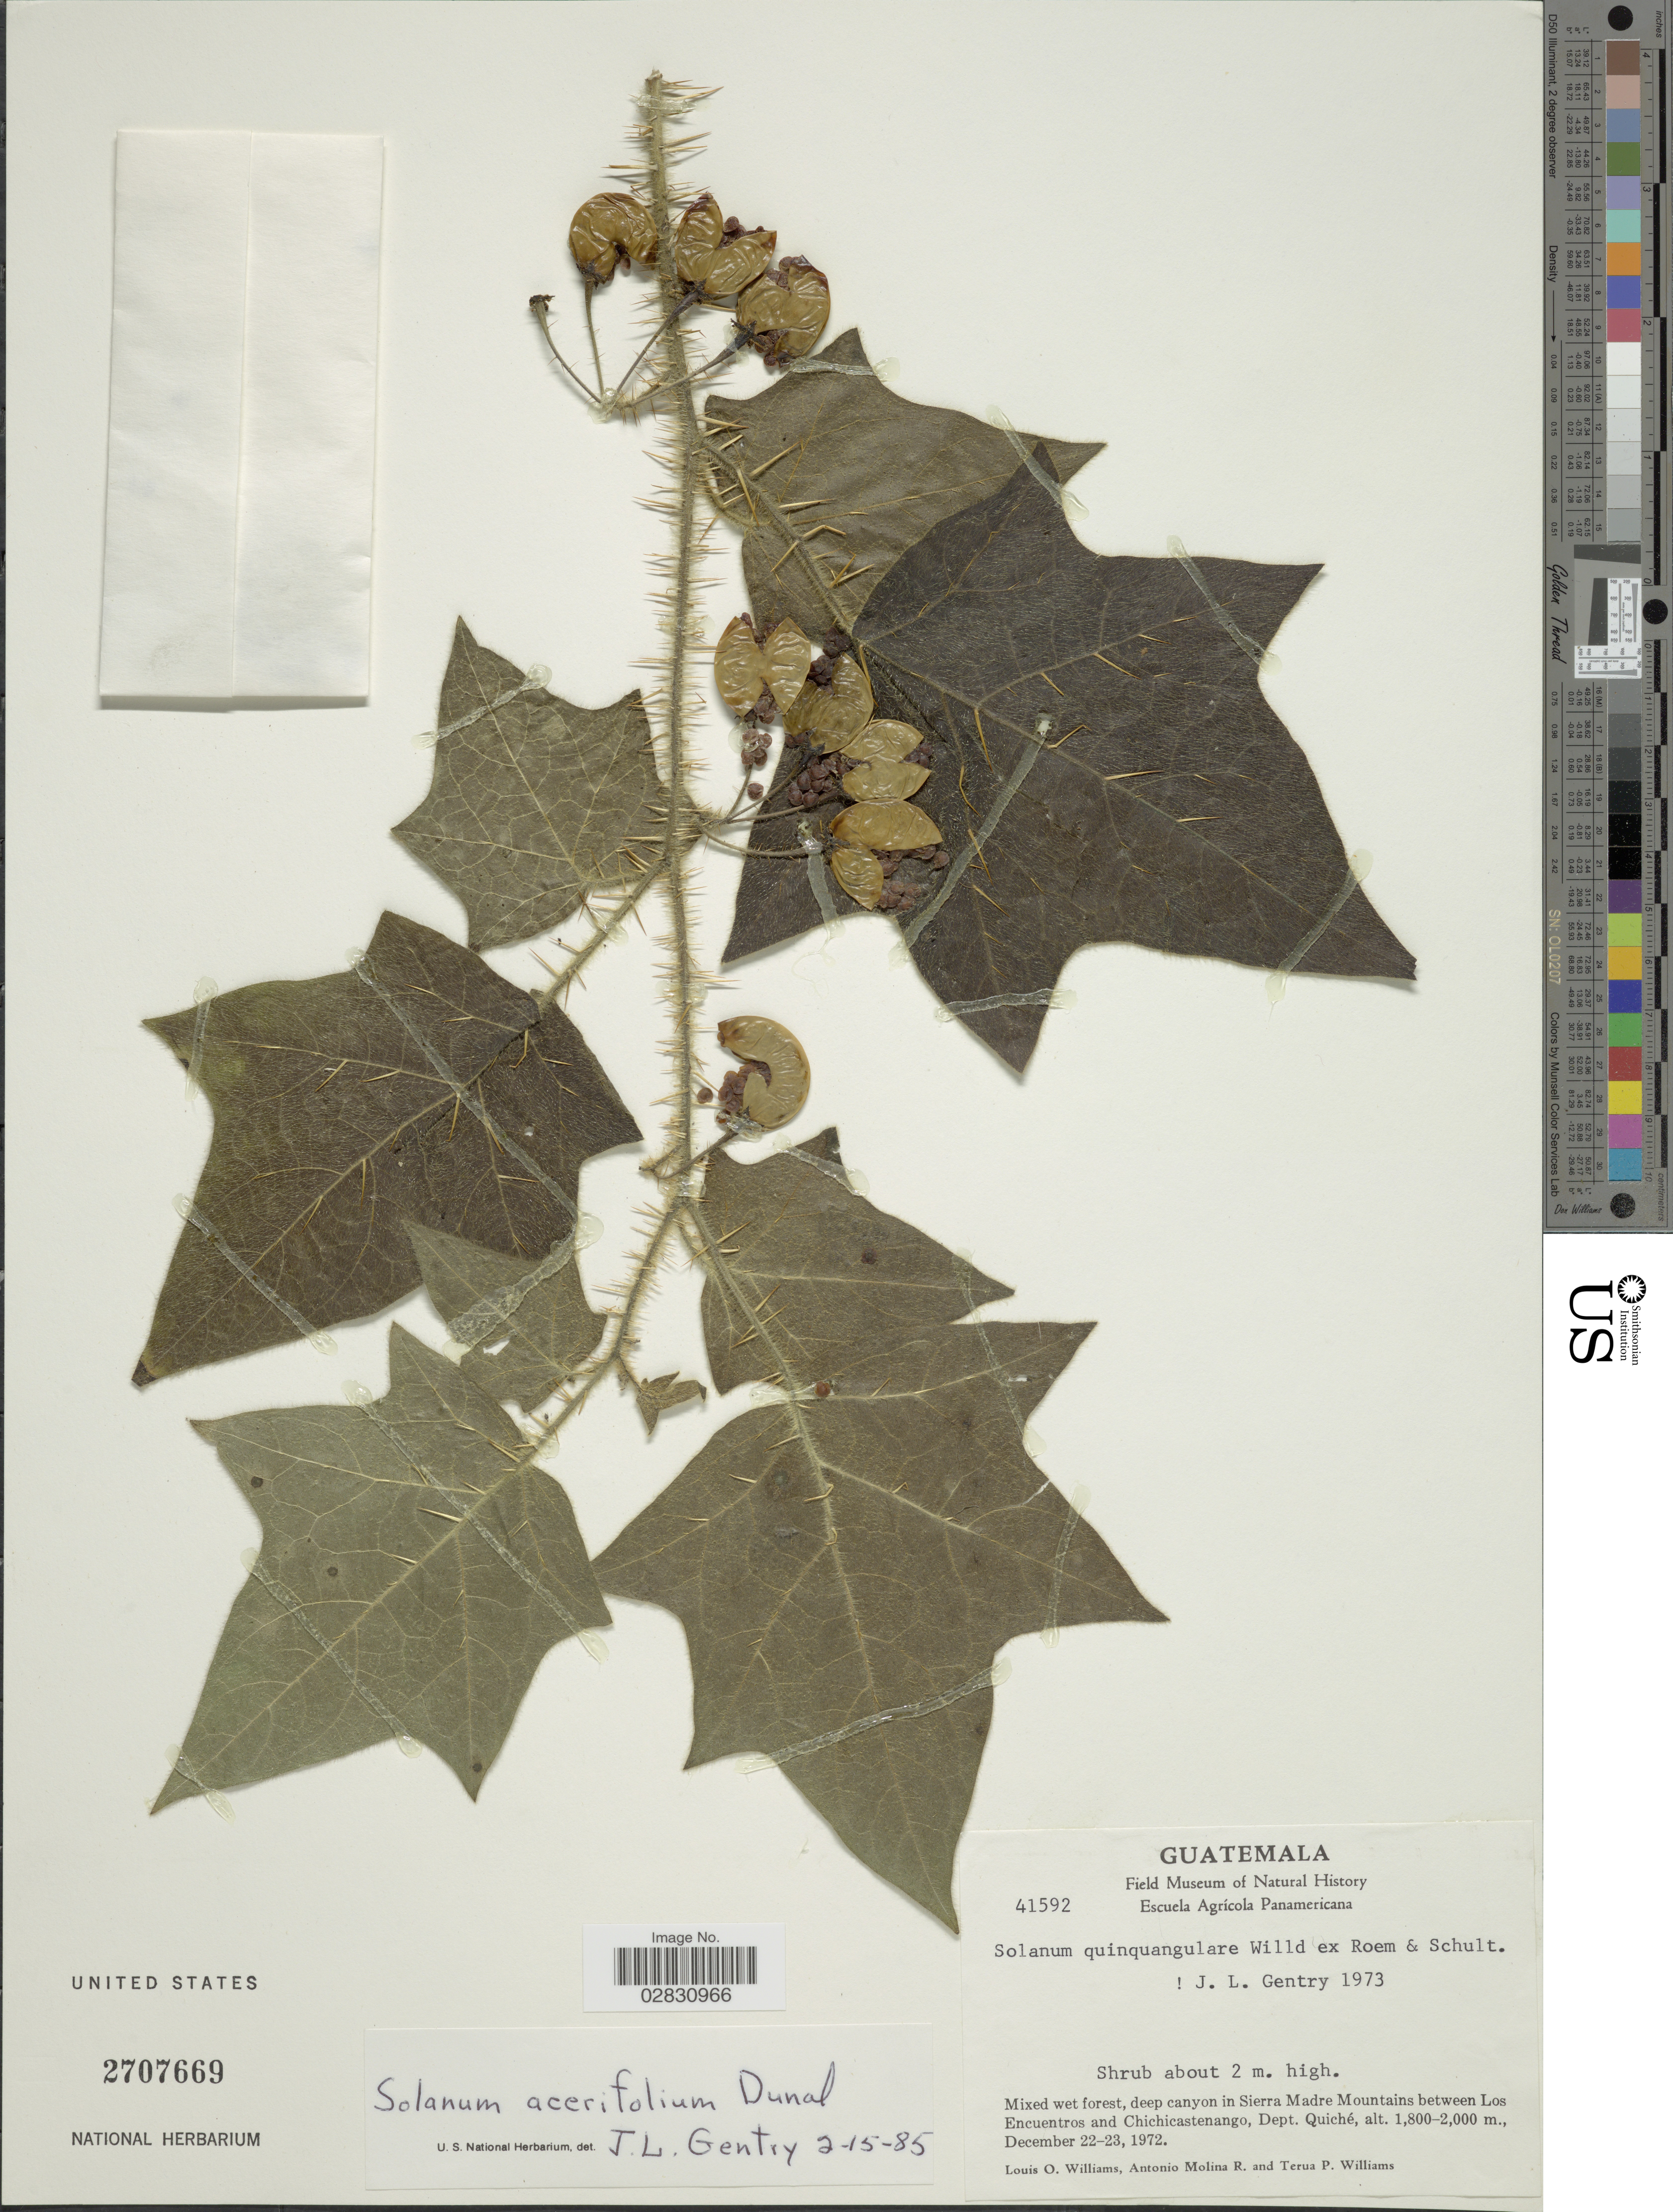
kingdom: Plantae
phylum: Tracheophyta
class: Magnoliopsida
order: Solanales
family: Solanaceae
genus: Solanum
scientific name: Solanum acerifolium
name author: Humb. & Bonpl. ex Dunal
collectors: L. O. Williams, A. Molina R. & T. Williams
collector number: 41592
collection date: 1972-12-22/1972-12-23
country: Guatemala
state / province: El Quiché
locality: Mixed wet forest, deep canyon in Sierra Madre Mountains between Los Encuentros and Chichicastenango, Dept. Quiché.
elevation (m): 1800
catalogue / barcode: US 2707669